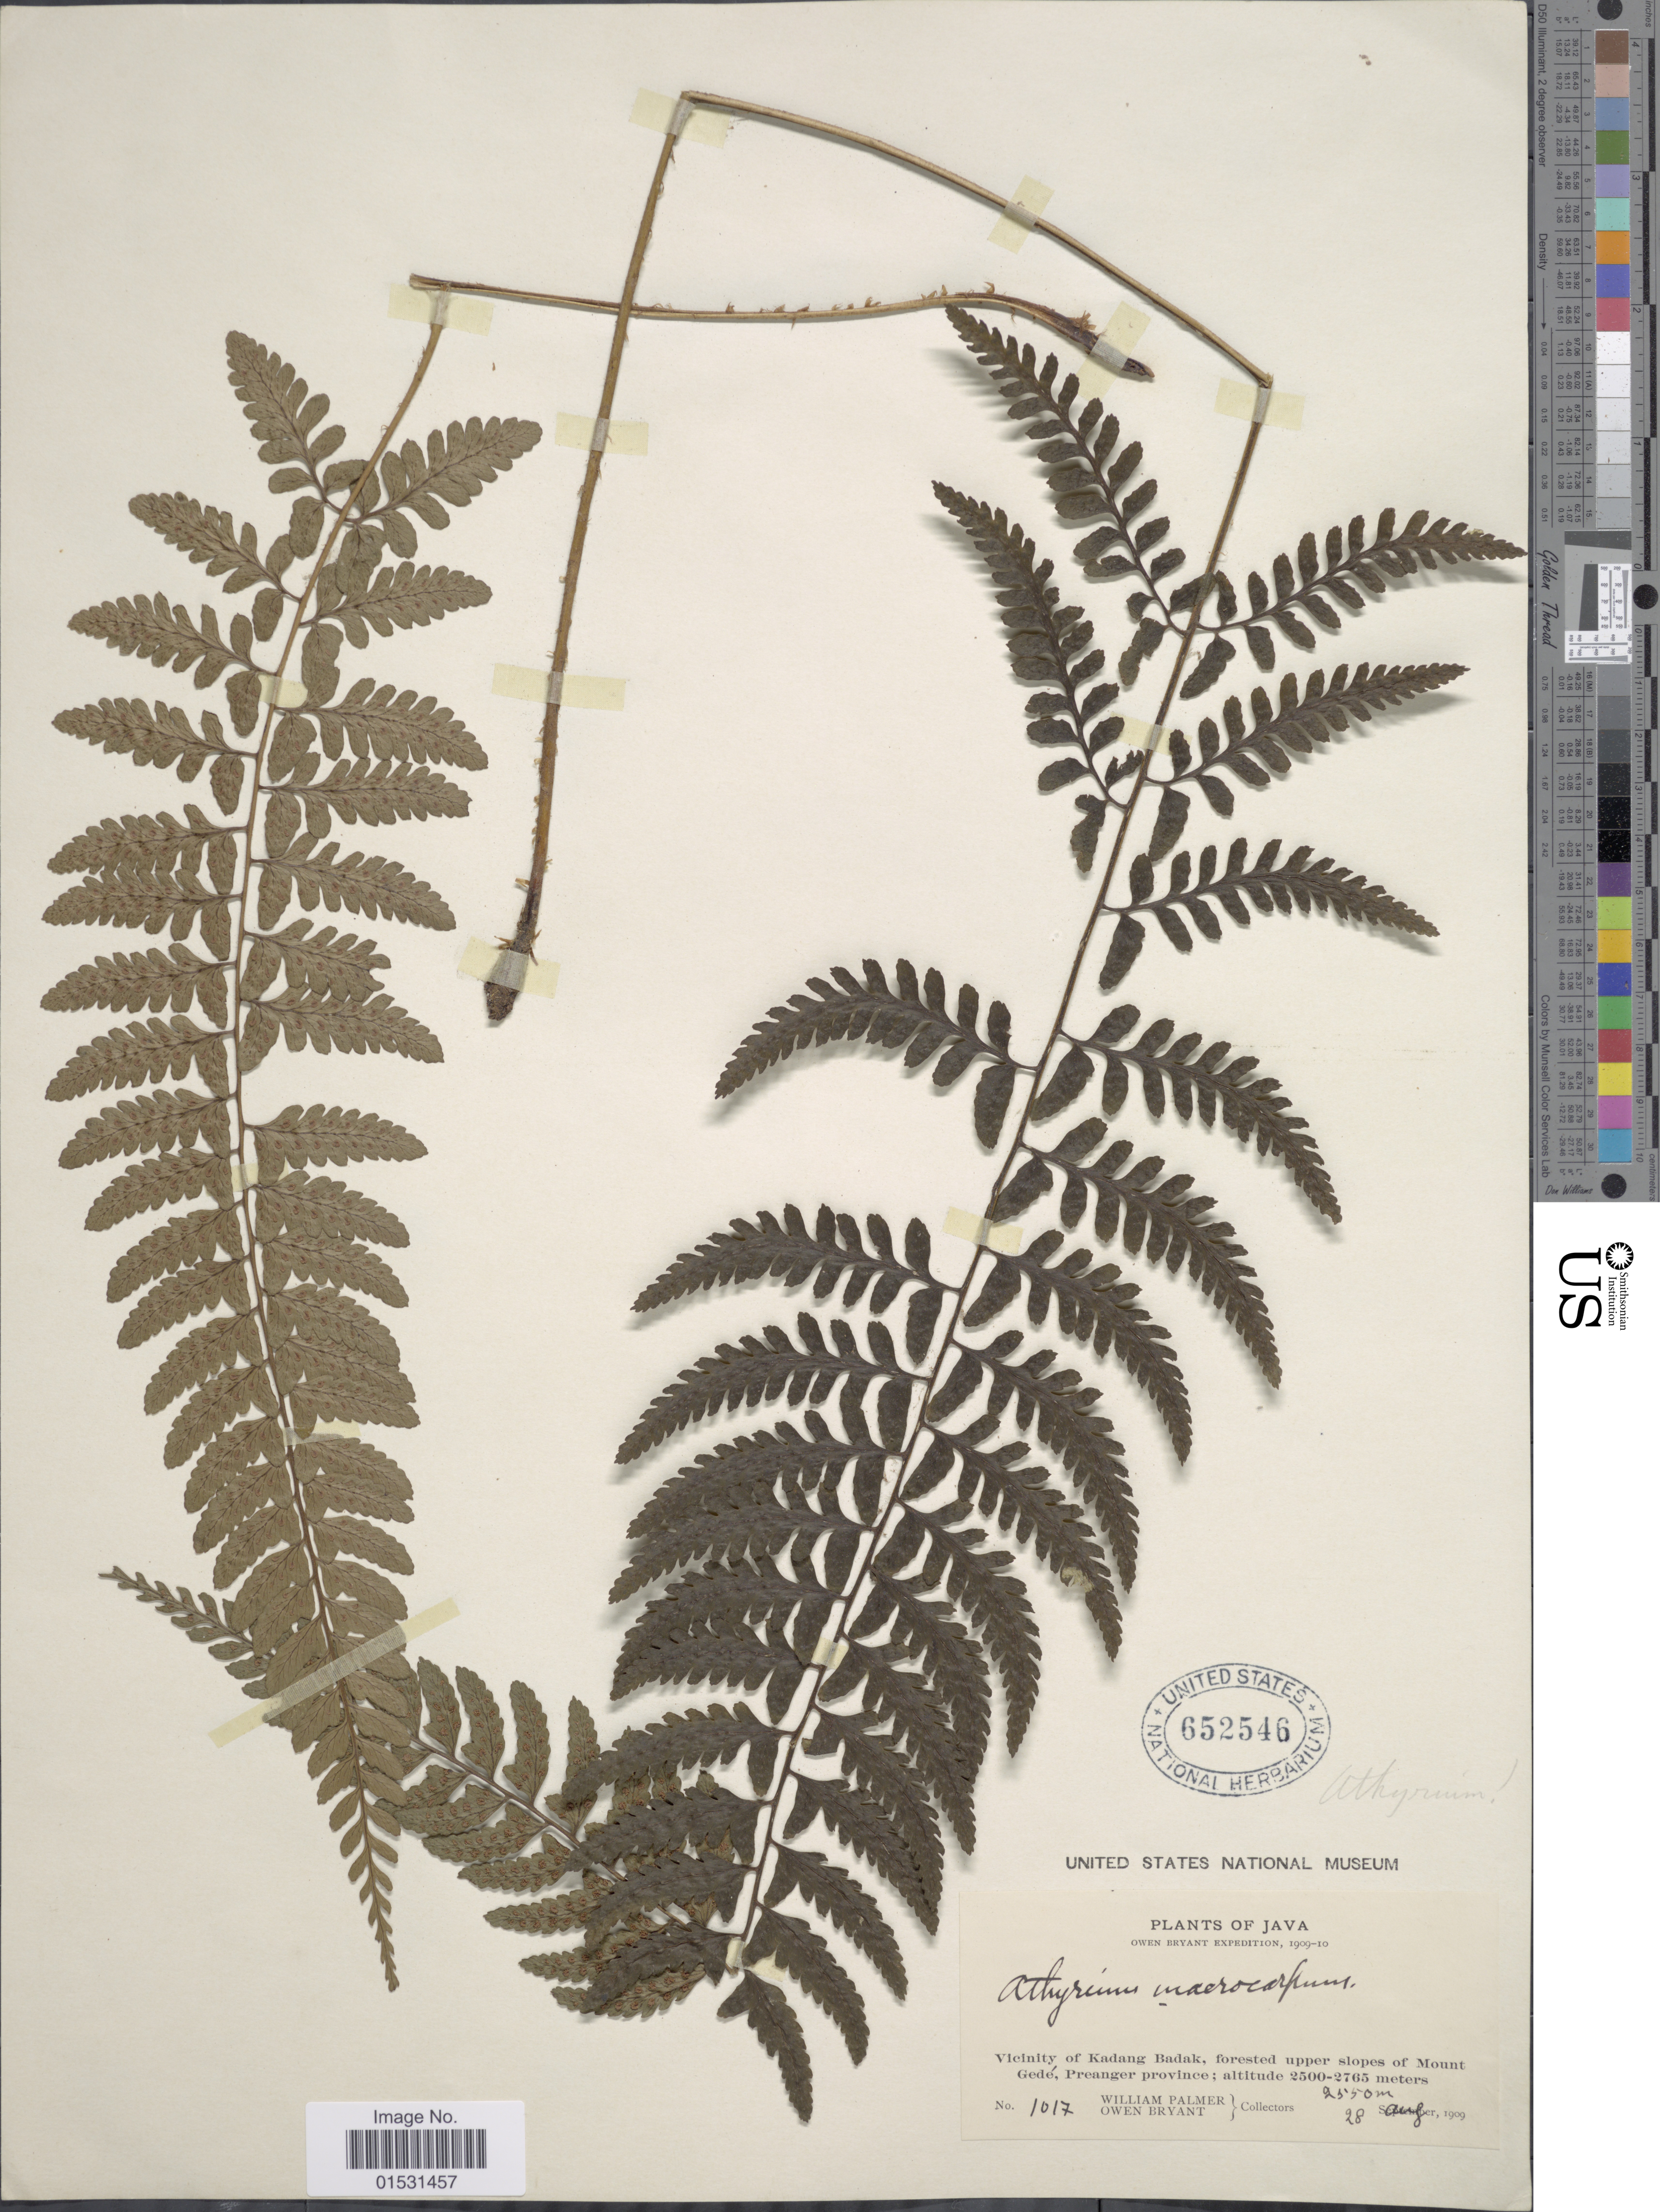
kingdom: Plantae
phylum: Tracheophyta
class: Polypodiopsida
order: Polypodiales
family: Athyriaceae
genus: Athyrium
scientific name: Athyrium macrocarpon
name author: Bedd.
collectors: W. Palmer & O. Bryant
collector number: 1017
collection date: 1909-08-28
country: Indonesia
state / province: Java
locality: Vicinity of Kadang Badak, forested upper slopes of Mount Gede, Preanger province.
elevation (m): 2550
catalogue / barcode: US 652546